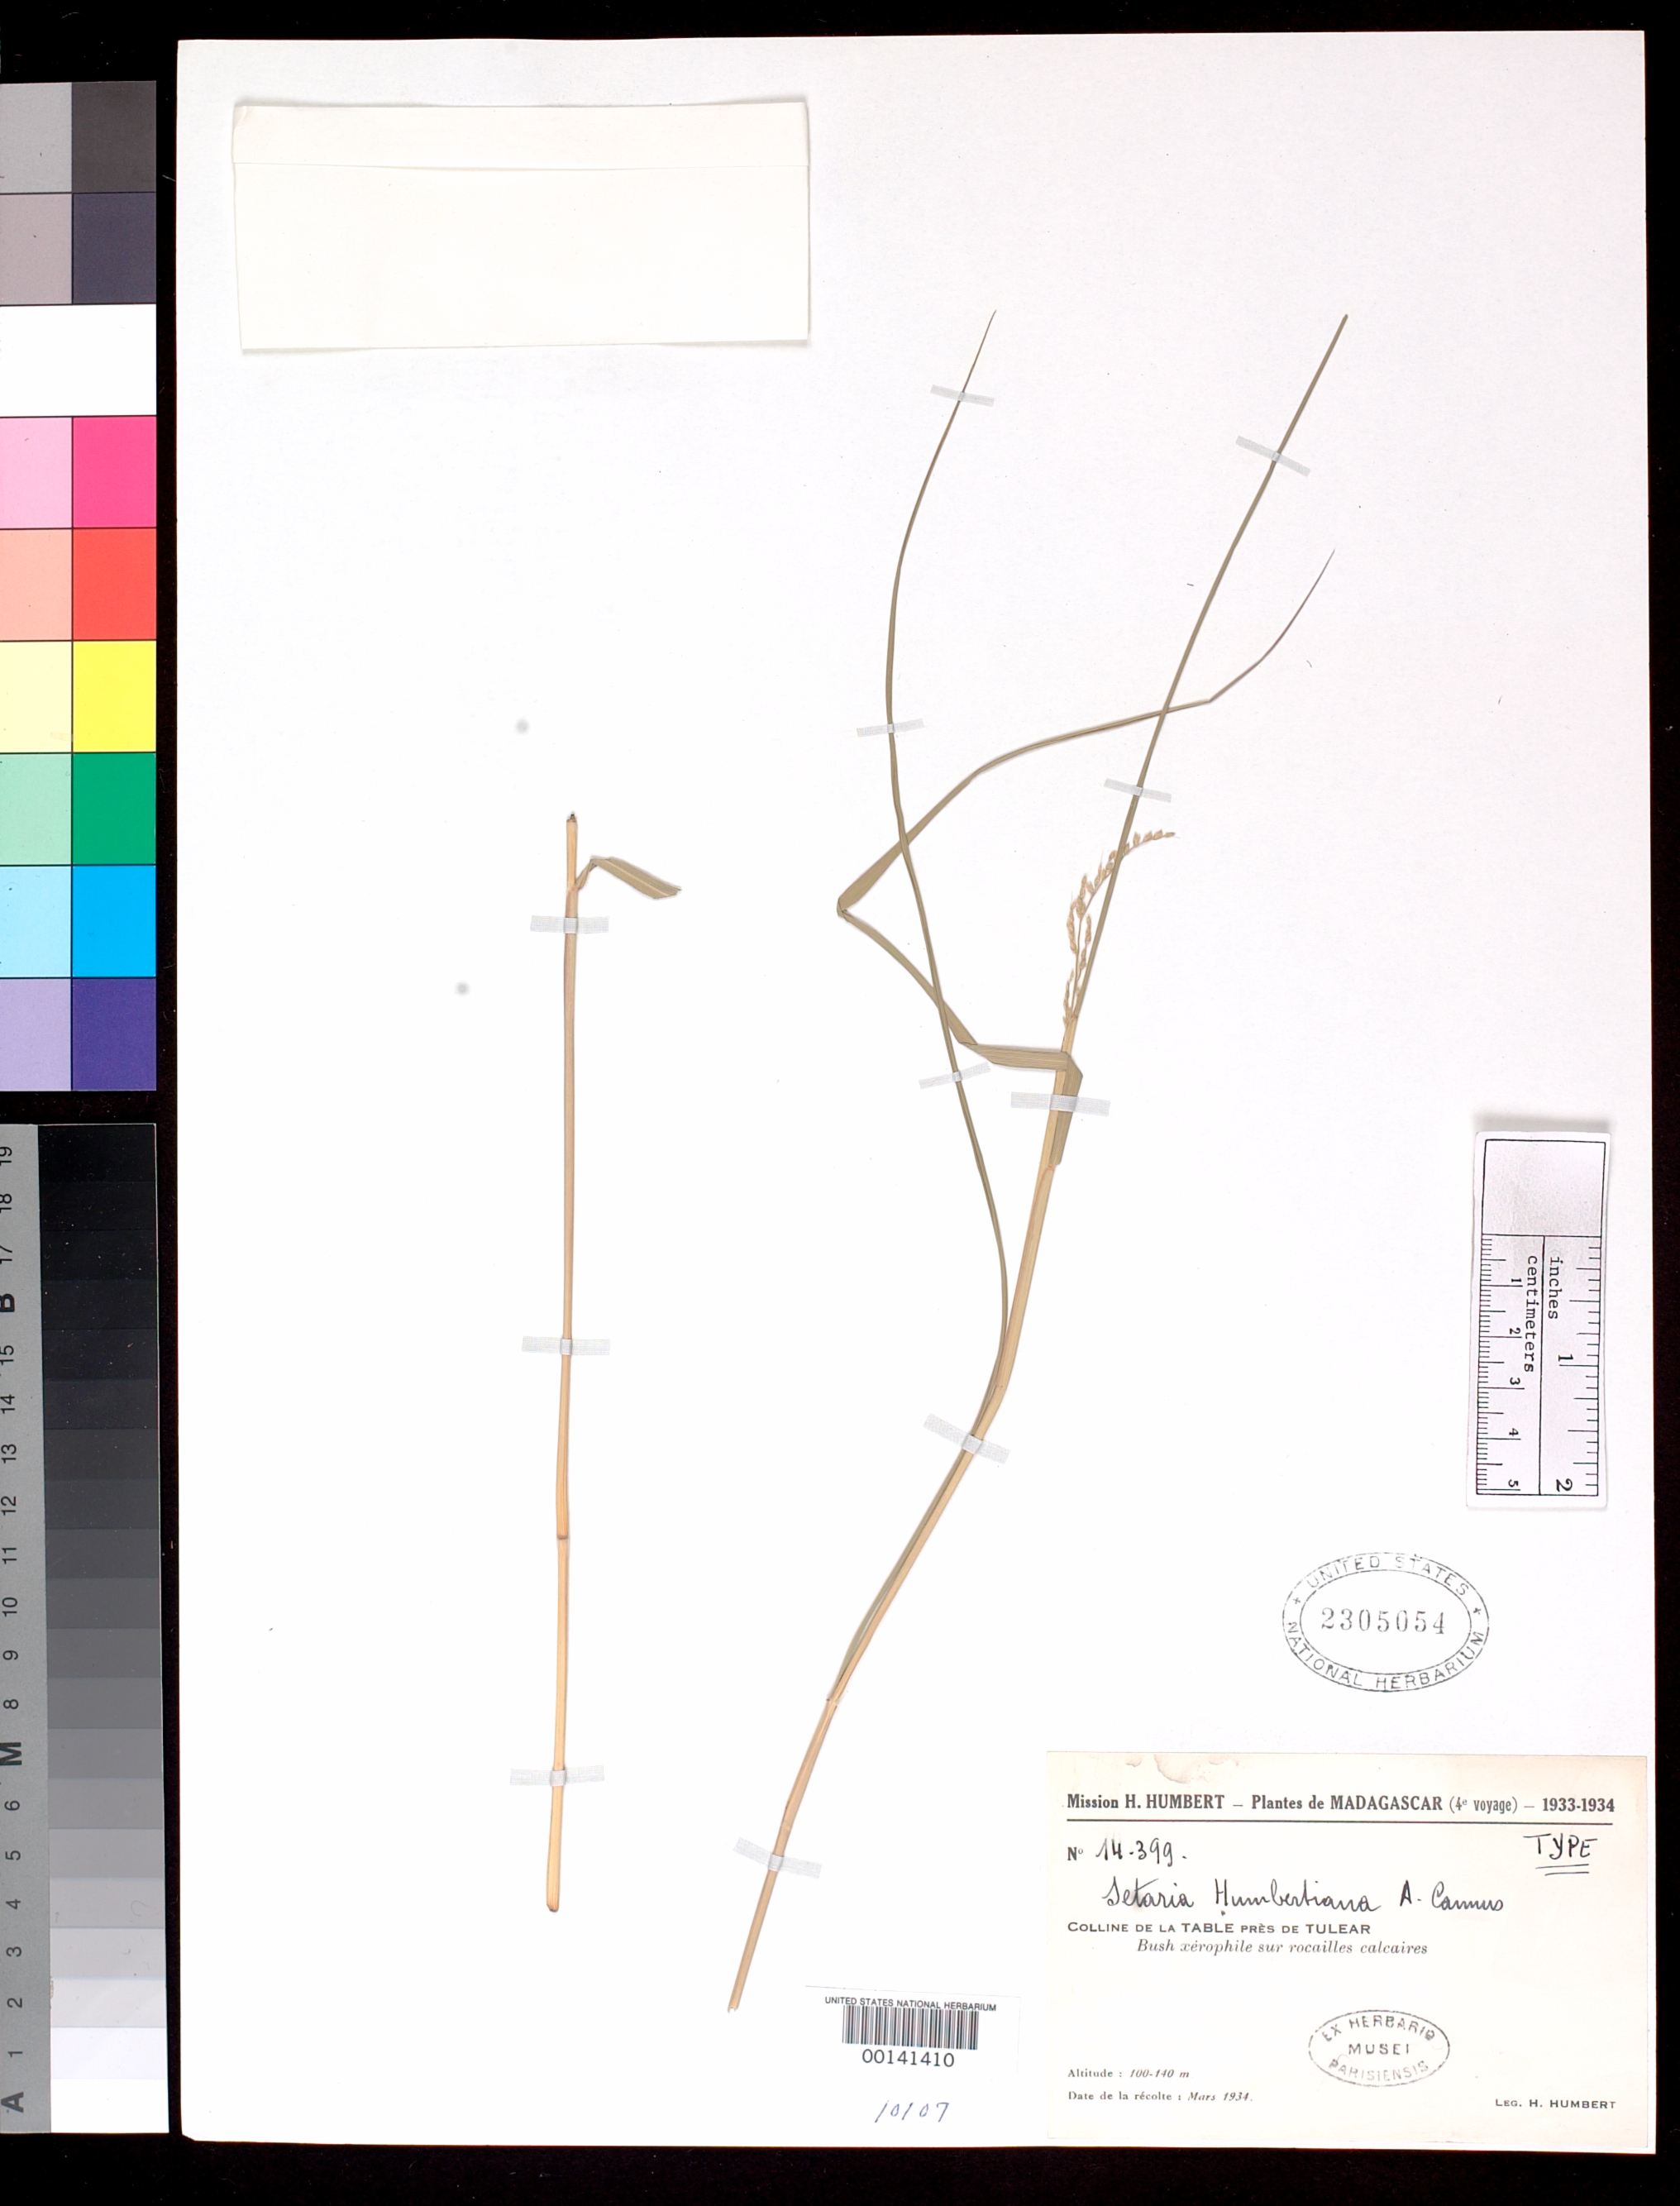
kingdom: Plantae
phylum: Tracheophyta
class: Liliopsida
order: Poales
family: Poaceae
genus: Setaria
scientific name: Setaria humbertiana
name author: A. Camus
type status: Isotype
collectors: H. Humbert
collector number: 14399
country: Madagascar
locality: Madagascar, Tullar.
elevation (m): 100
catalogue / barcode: US 2305054